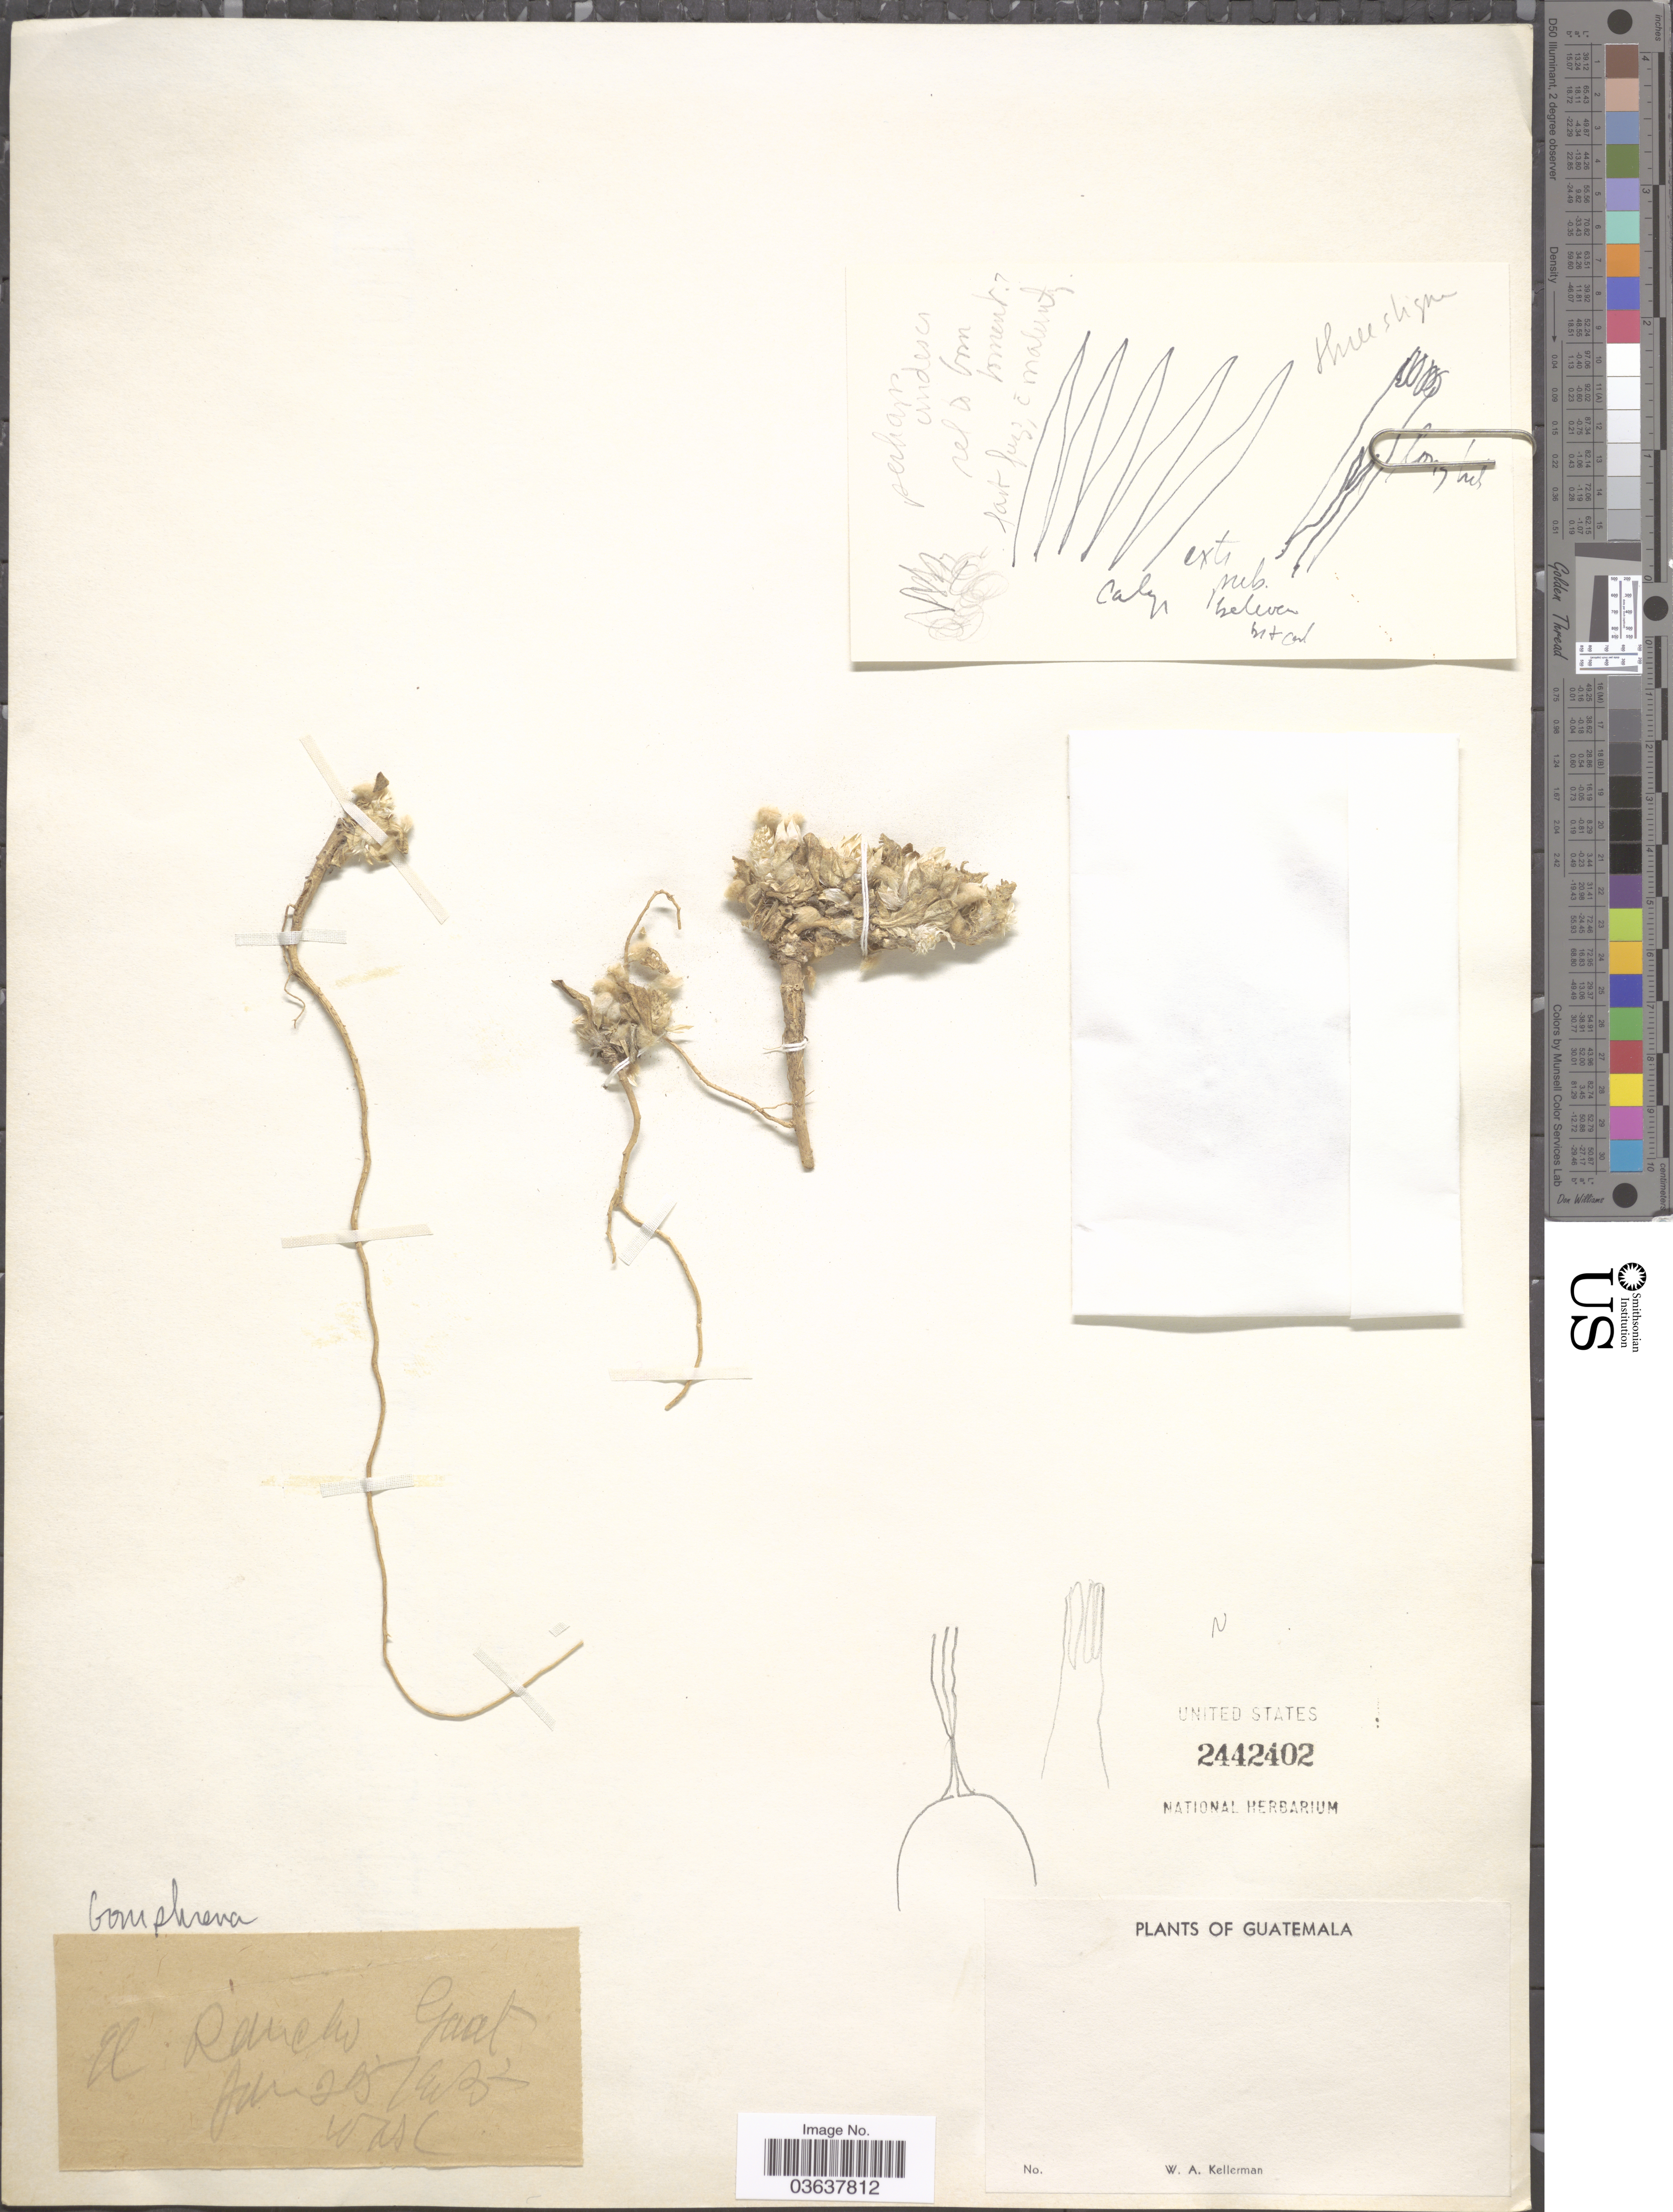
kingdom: Plantae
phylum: Tracheophyta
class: Magnoliopsida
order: Caryophyllales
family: Amaranthaceae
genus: Gomphrena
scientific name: Gomphrena sp.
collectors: W. Kellerman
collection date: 1932-06-25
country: Guatemala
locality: El Rancho Guat.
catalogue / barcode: US 2442402